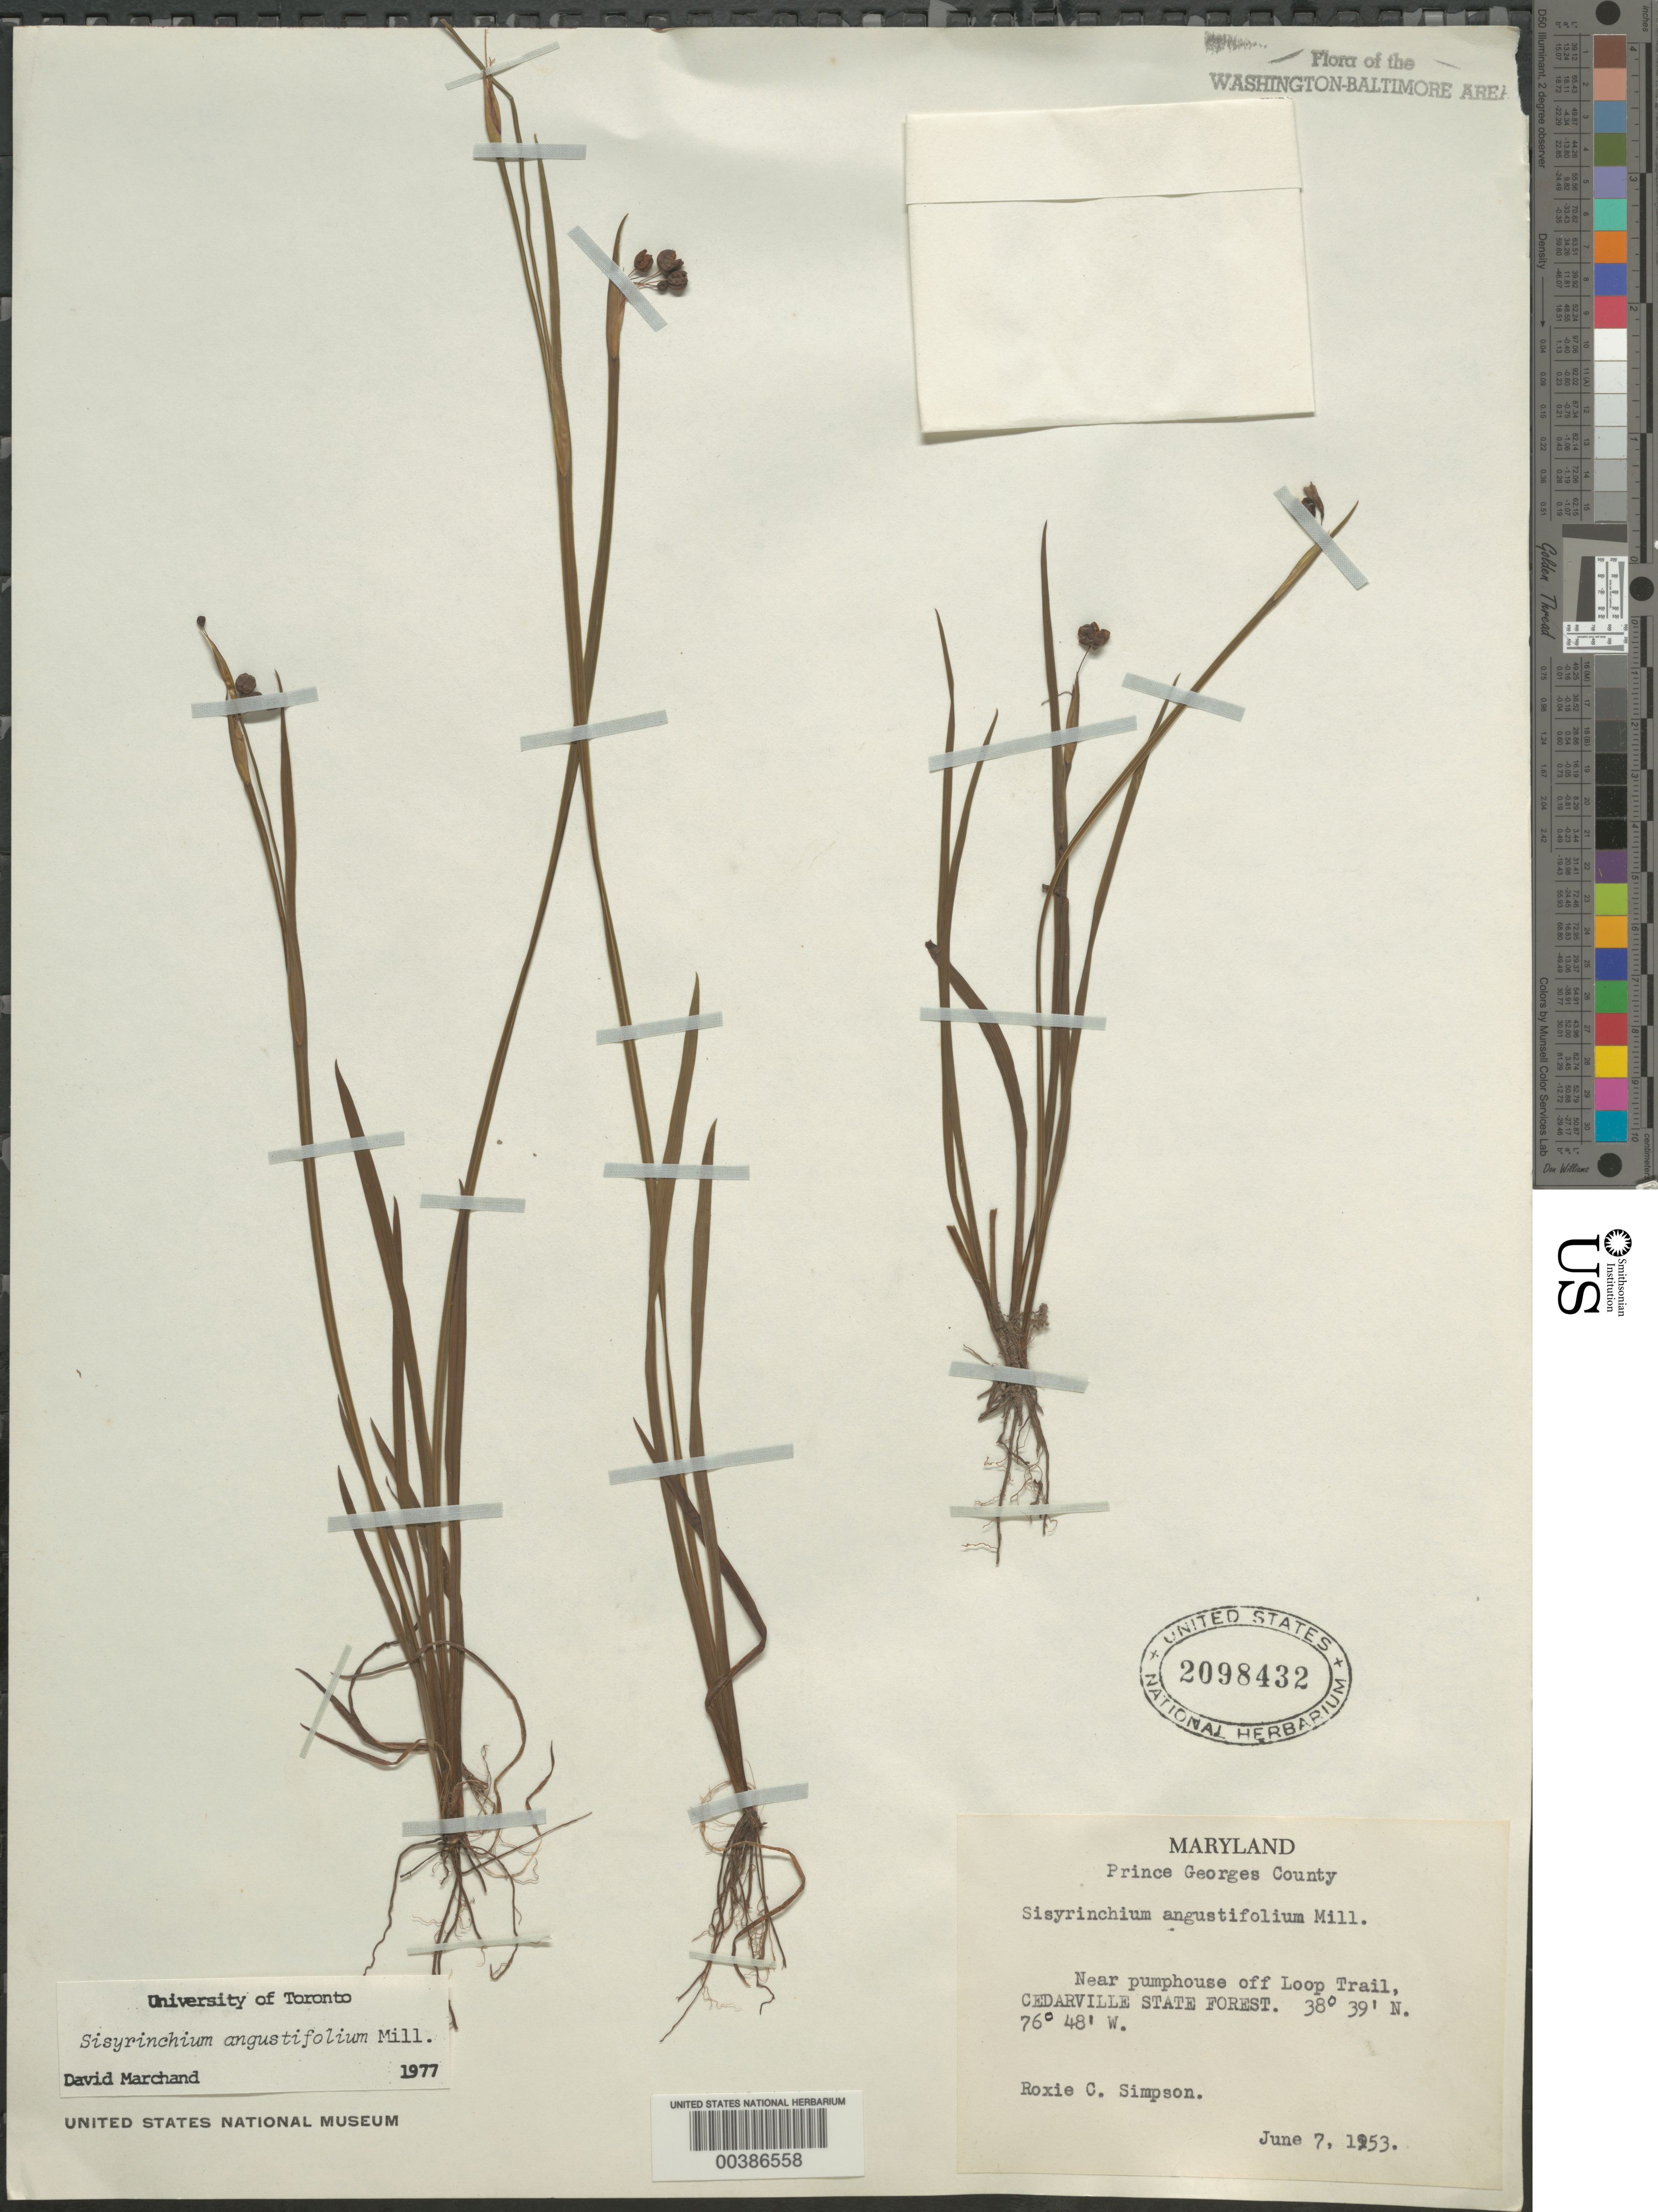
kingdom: Plantae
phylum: Tracheophyta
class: Liliopsida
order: Asparagales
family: Iridaceae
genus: Sisyrinchium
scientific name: Sisyrinchium angustifolium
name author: Mill.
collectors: R. Simpson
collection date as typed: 07 Jun 1953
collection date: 1953-06-07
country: United States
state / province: Maryland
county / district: Prince George's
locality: Off Loop Trail, Cedarville State Forest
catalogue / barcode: US 2098432